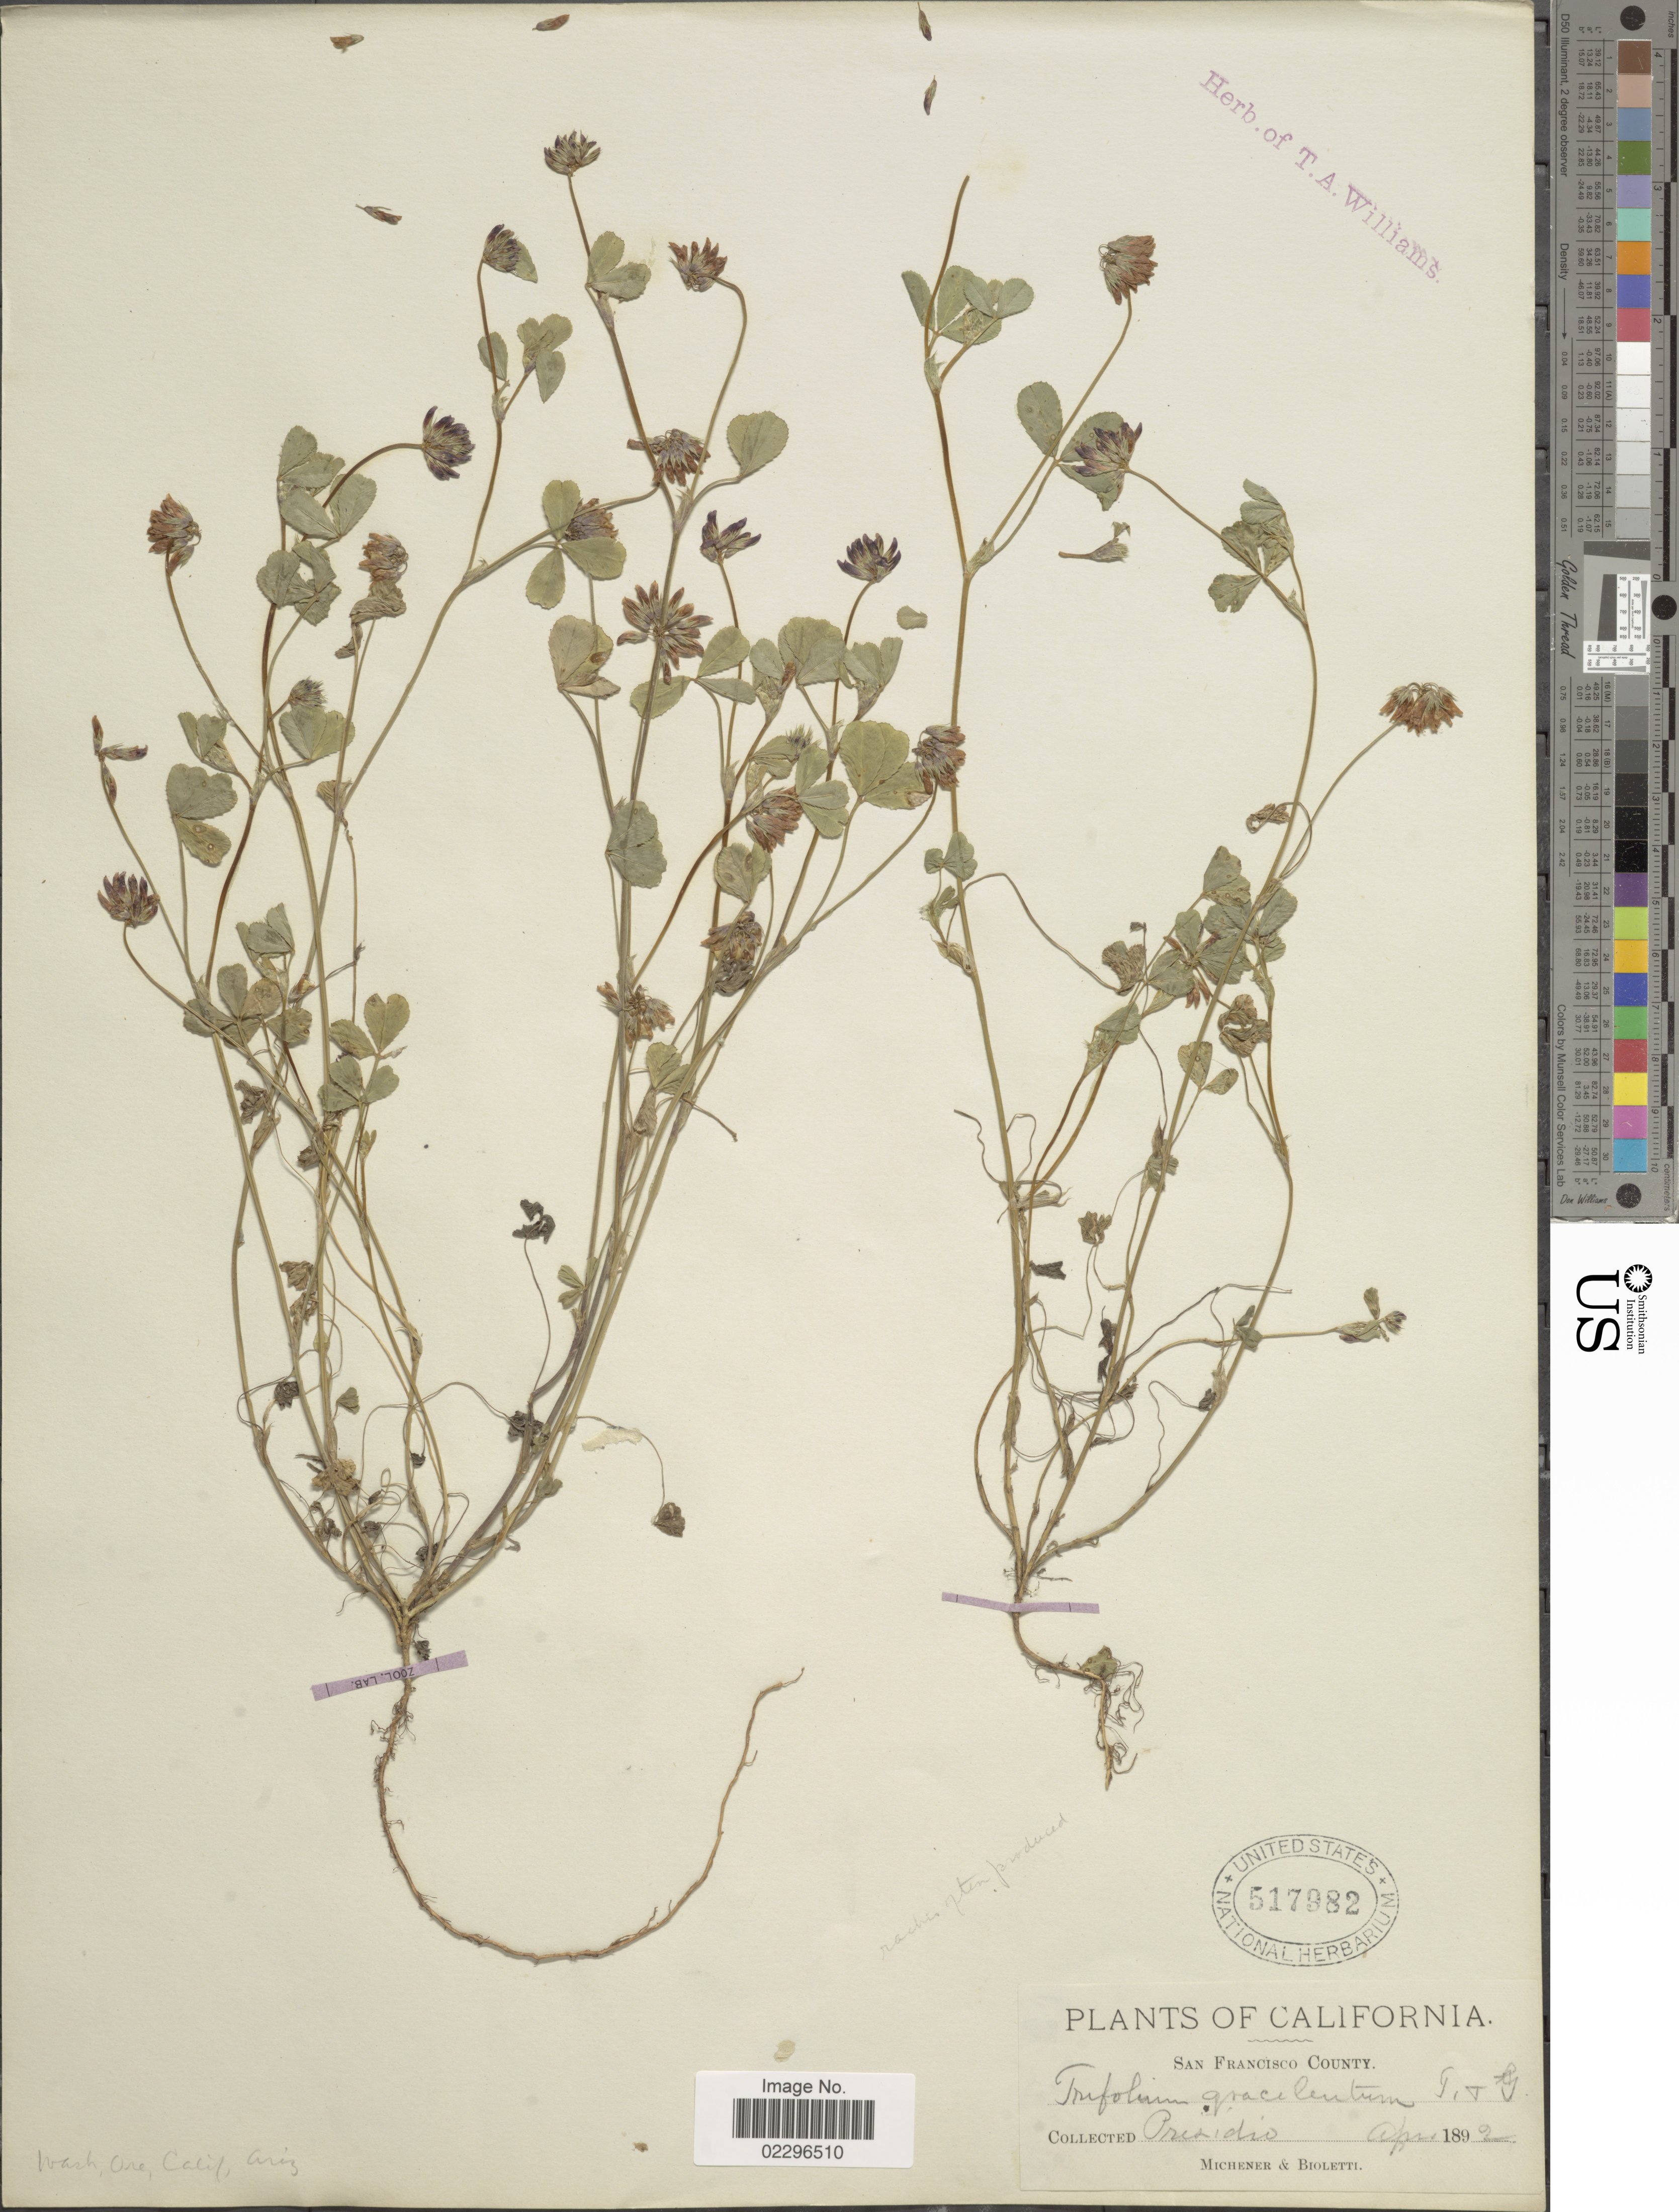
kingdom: Plantae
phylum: Tracheophyta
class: Magnoliopsida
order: Fabales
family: Fabaceae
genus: Trifolium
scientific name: Trifolium gracilentum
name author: Torr. & A. Gray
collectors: -. Michener & -- Bioletti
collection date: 1892-04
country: United States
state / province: California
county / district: San Francisco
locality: Presidio, San Francisco County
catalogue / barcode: US 517982